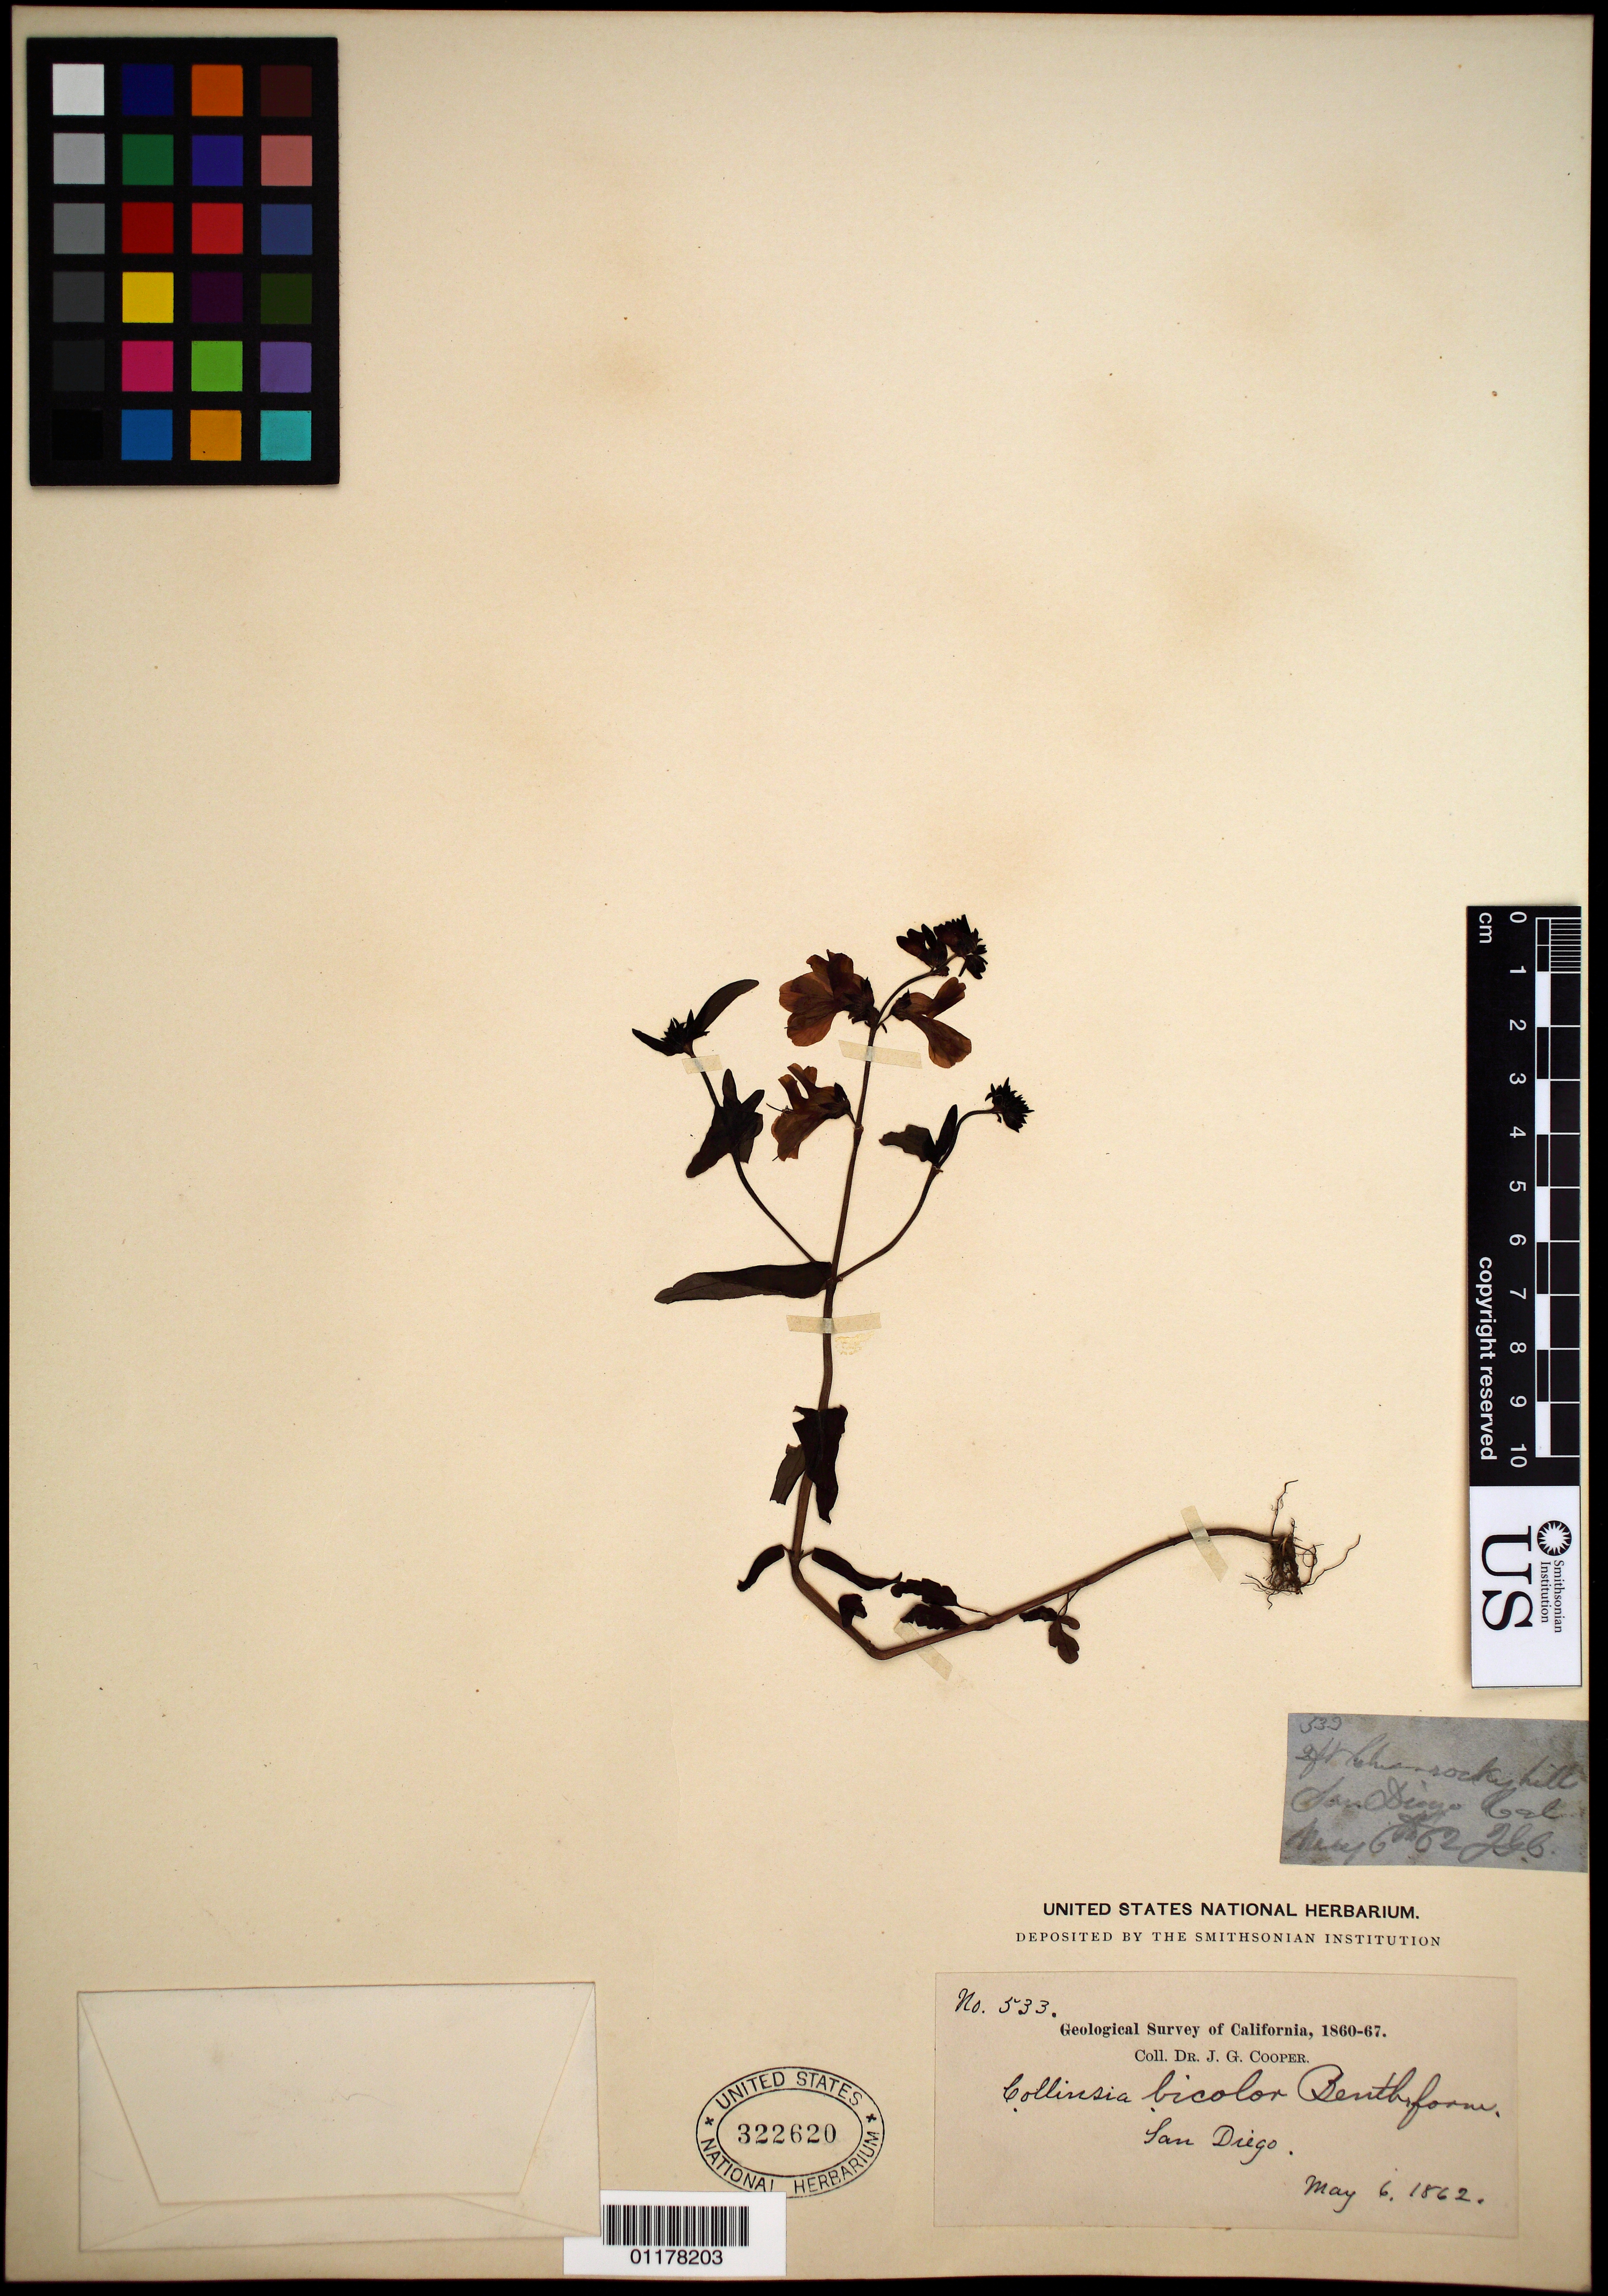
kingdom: Plantae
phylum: Tracheophyta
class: Magnoliopsida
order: Lamiales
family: Plantaginaceae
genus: Collinsia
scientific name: Collinsia bicolor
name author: Raf.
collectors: J. G. Cooper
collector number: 533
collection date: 1862-05-06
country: United States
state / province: California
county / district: San Diego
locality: San Diego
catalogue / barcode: US 322620